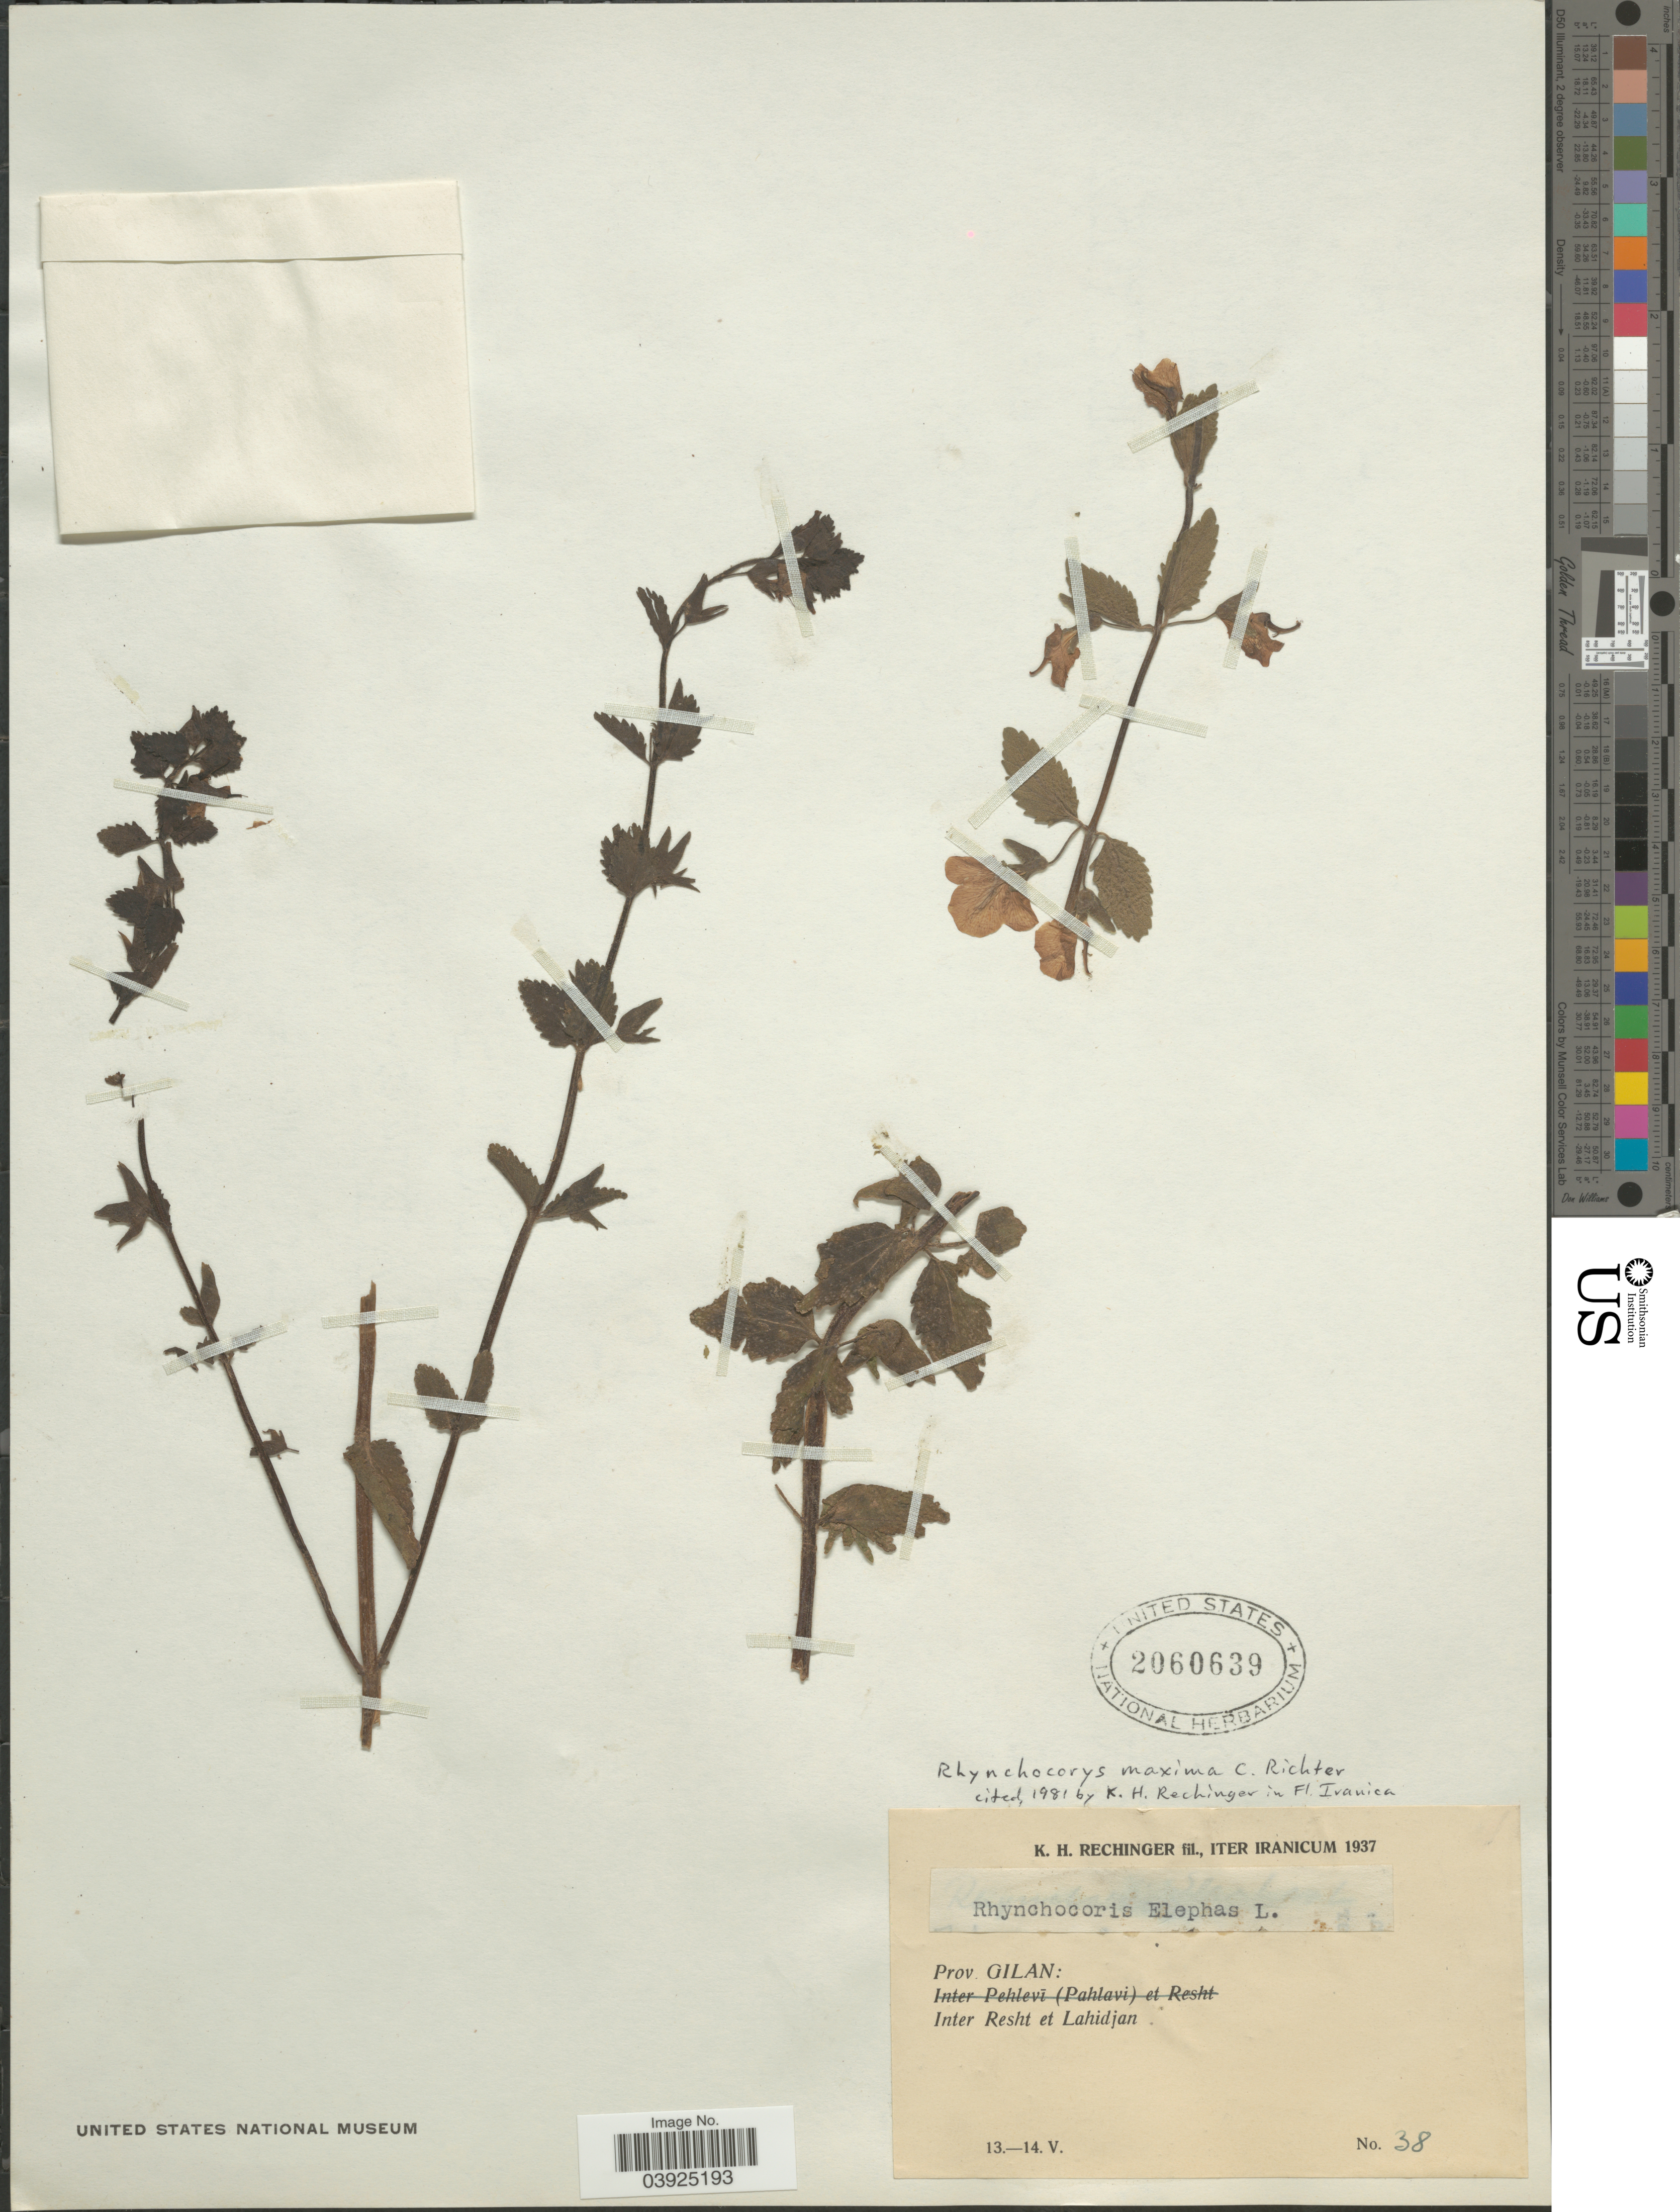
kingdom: Plantae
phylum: Tracheophyta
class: Magnoliopsida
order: Lamiales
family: Orobanchaceae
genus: Rhynchocorys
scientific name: Rhynchocorys maxima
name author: Richt. ex Stapf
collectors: K. H. Rechinger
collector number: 38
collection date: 1937-05-13/1937-05-14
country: Iran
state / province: Gilan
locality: Iter Iranicum. Inter Resht et Lahidjan.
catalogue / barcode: US 2060639